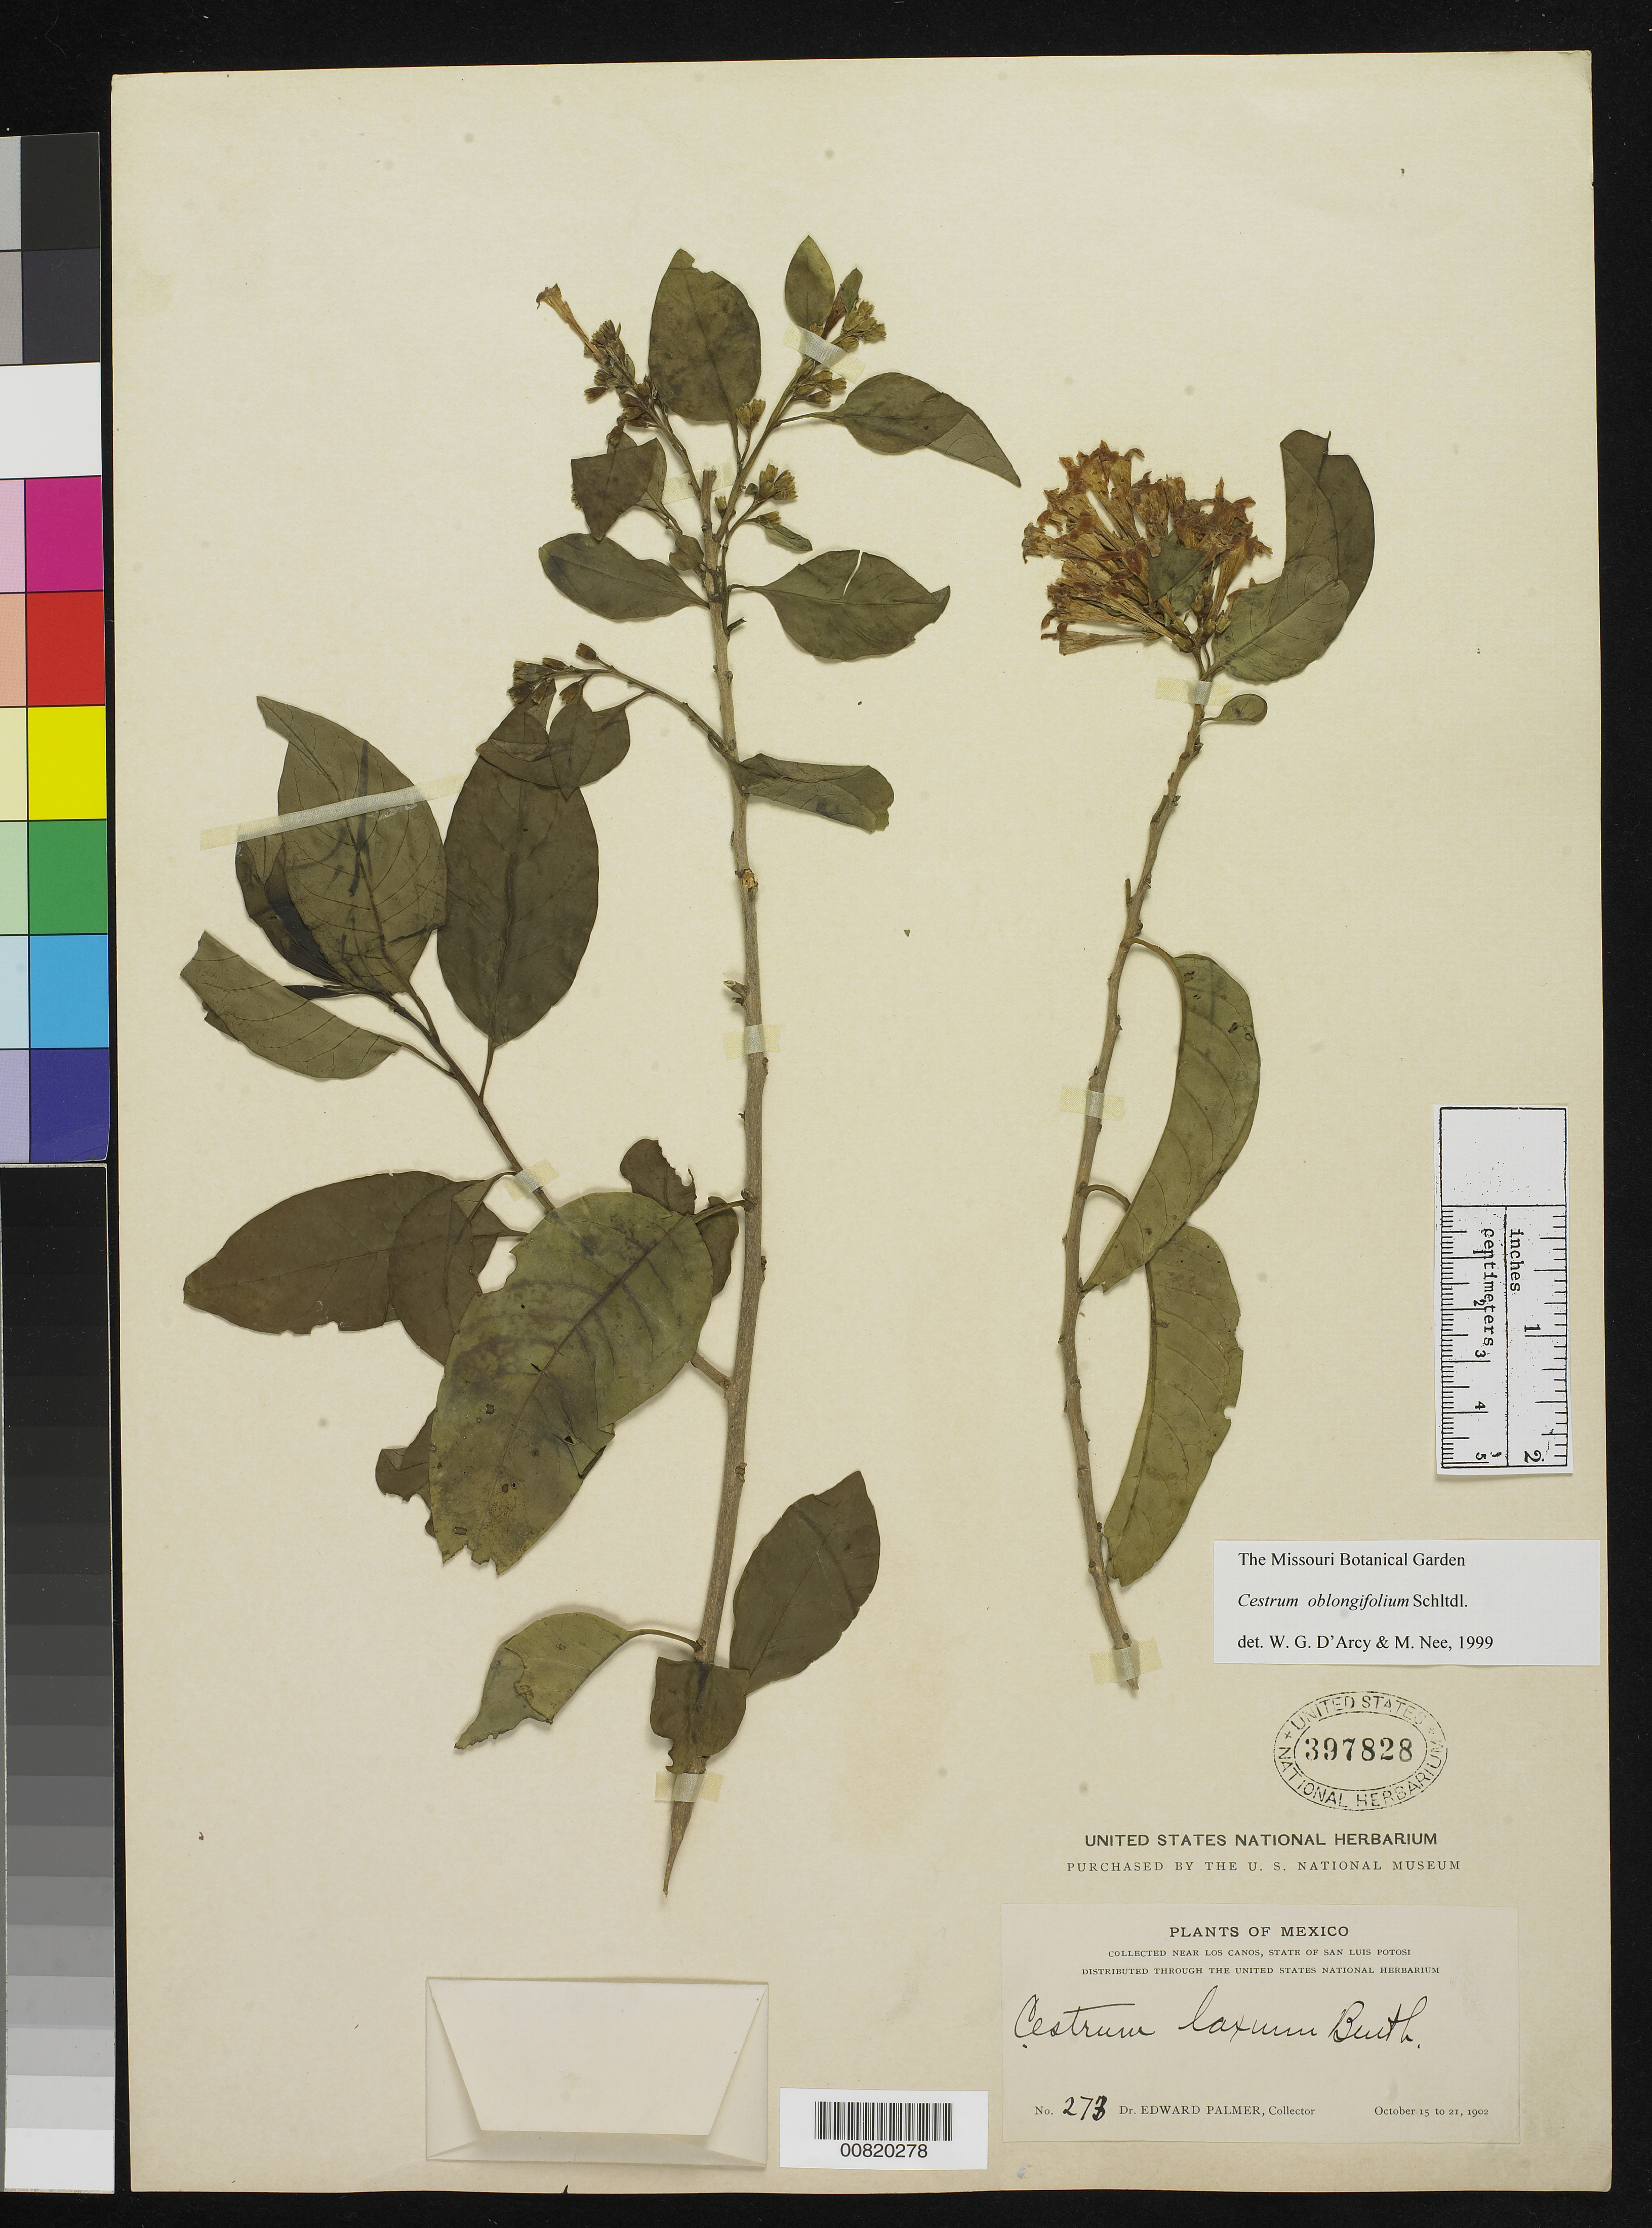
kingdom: Plantae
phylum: Tracheophyta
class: Magnoliopsida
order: Solanales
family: Solanaceae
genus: Cestrum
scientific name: Cestrum oblongifolium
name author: Schltdl.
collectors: E. Palmer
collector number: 273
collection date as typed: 15 Oct 1902 to 21 Oct 1902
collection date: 1902-10-15/1902-10-21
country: Mexico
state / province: San Luis Potosí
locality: Near Los Canos, San Luis Potosí.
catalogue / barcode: US 397828